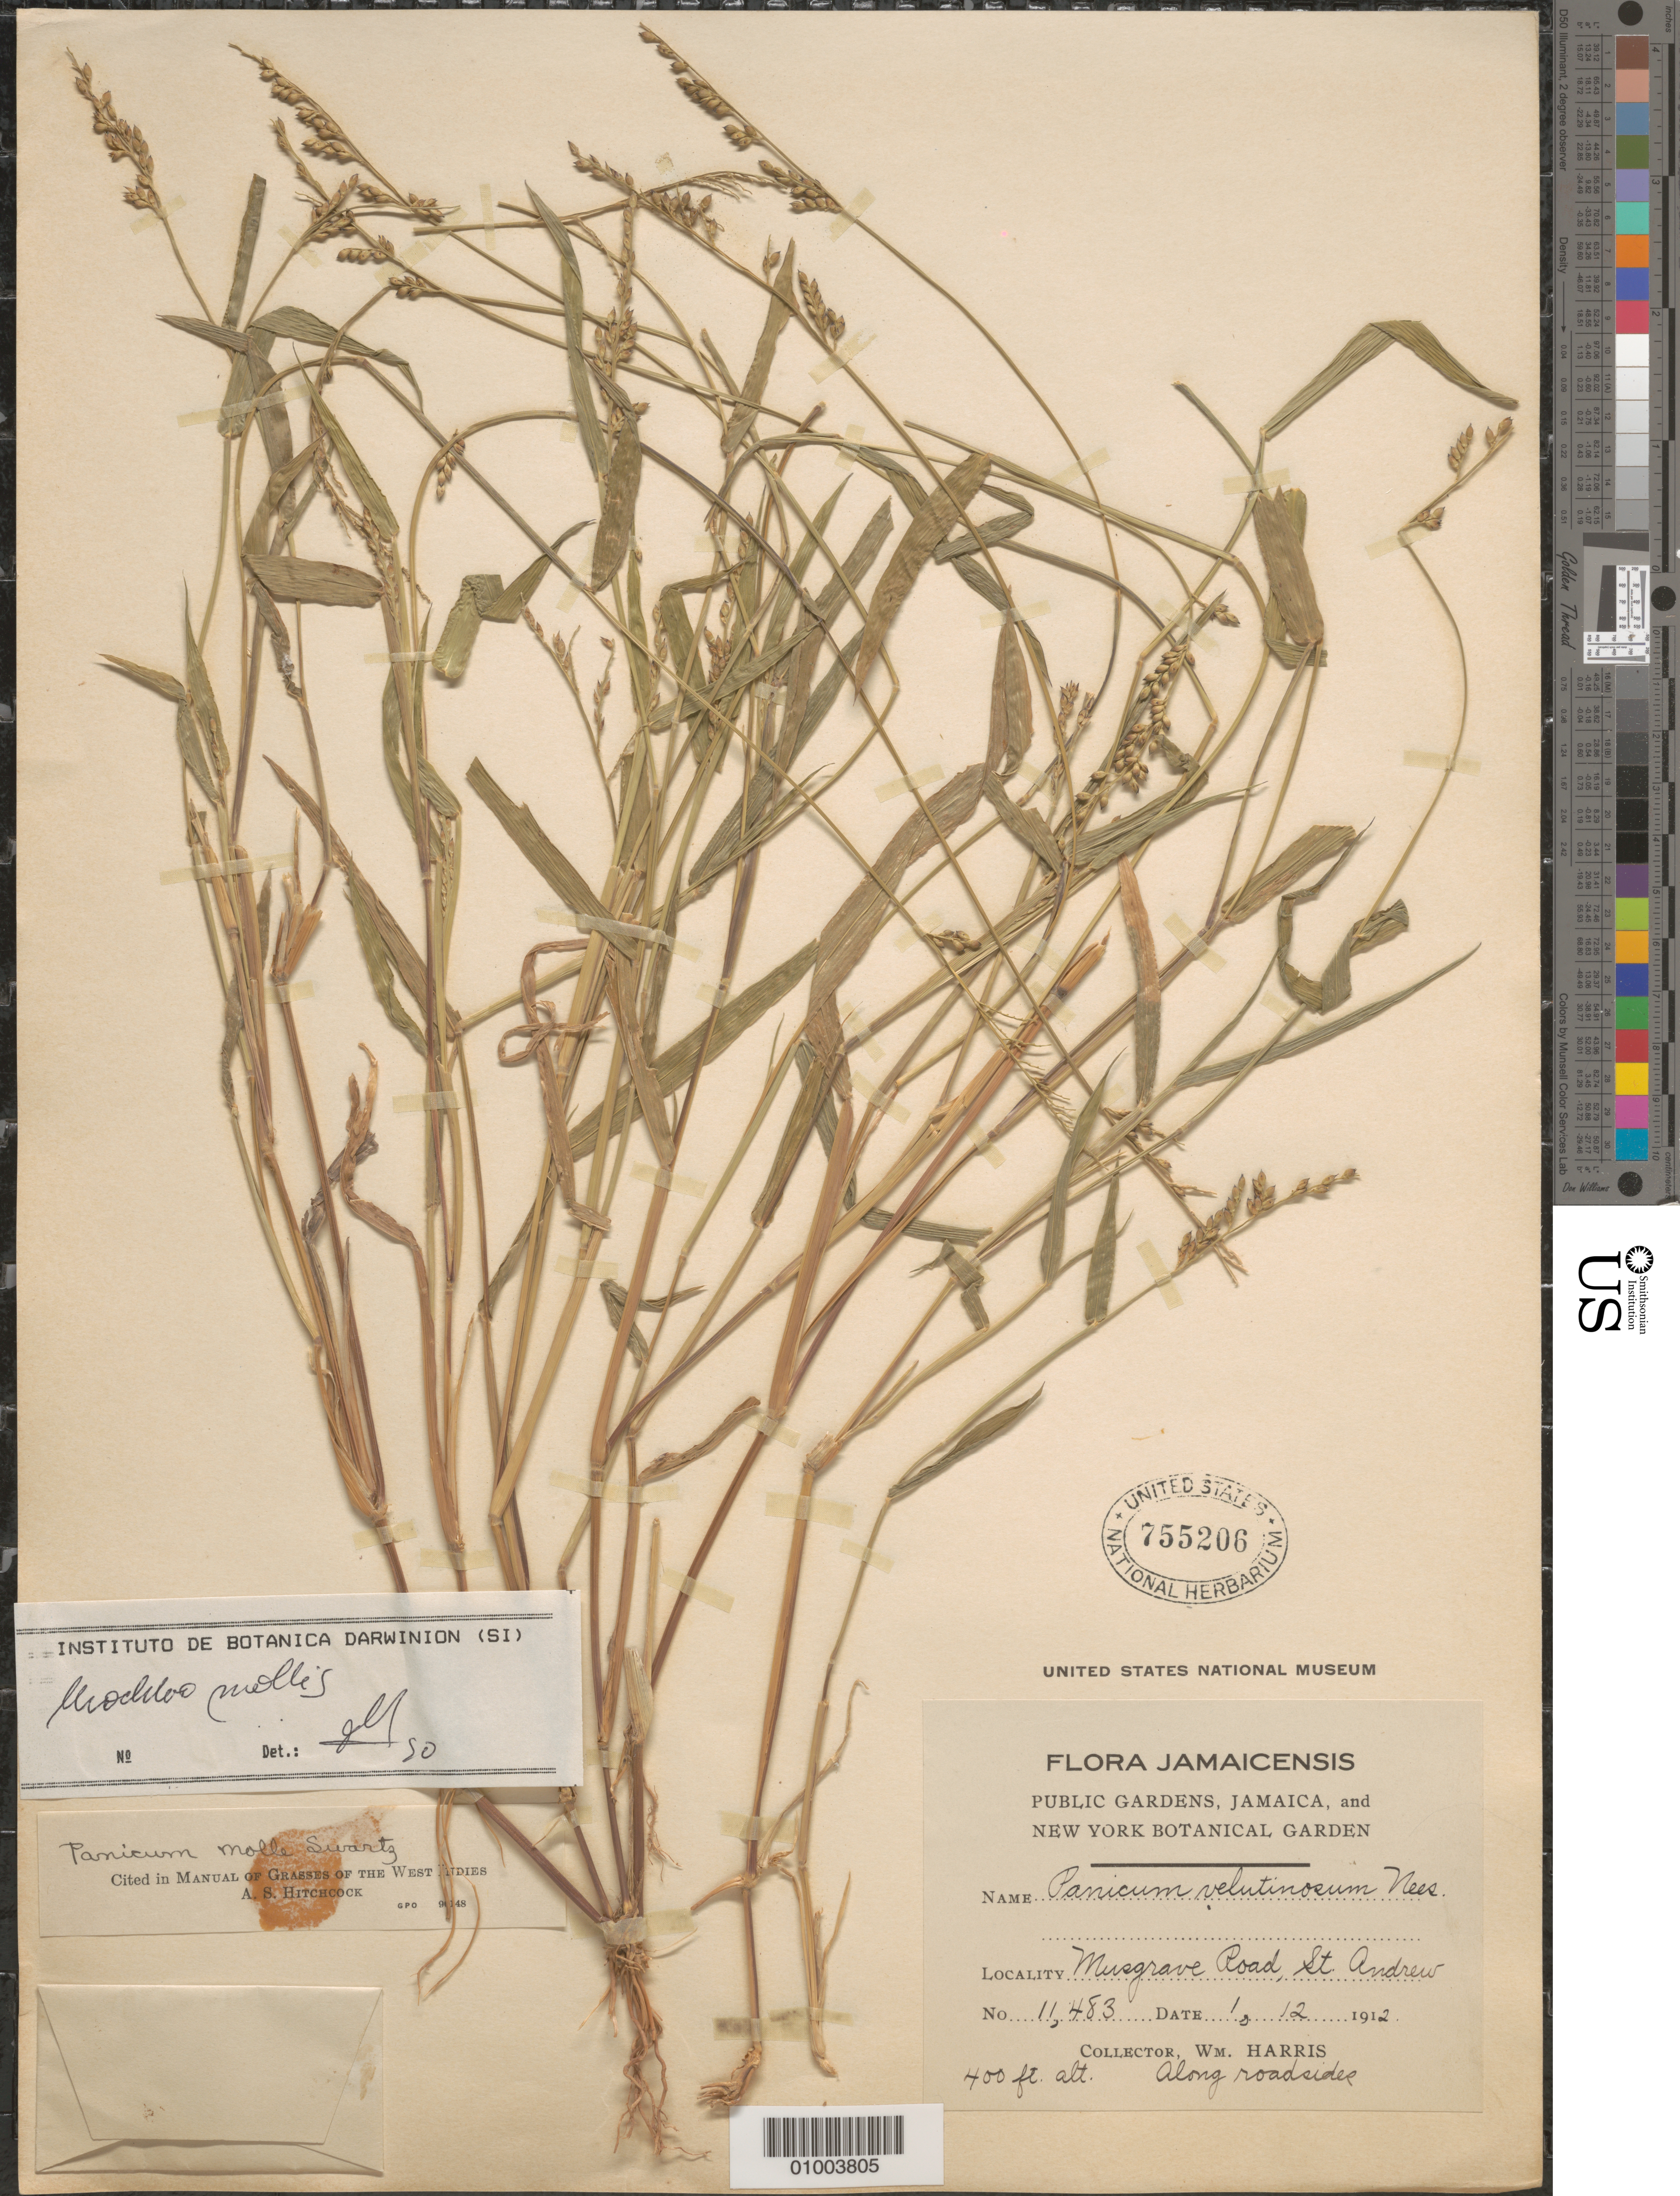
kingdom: Plantae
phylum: Tracheophyta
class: Liliopsida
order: Poales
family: Poaceae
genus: Urochloa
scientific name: Urochloa mollis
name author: (Sw.) Morrone & Zuloaga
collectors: W. H. Harris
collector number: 11483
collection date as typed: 01 Dec 1912 or 12 Jan 1912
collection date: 1912-01-12 or 1912-12-01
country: Jamaica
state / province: Saint Andrew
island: Jamaica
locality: Musgrave Road, St. Andrew. Along roadside.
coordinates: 0 N, 0 E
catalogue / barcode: US 755206